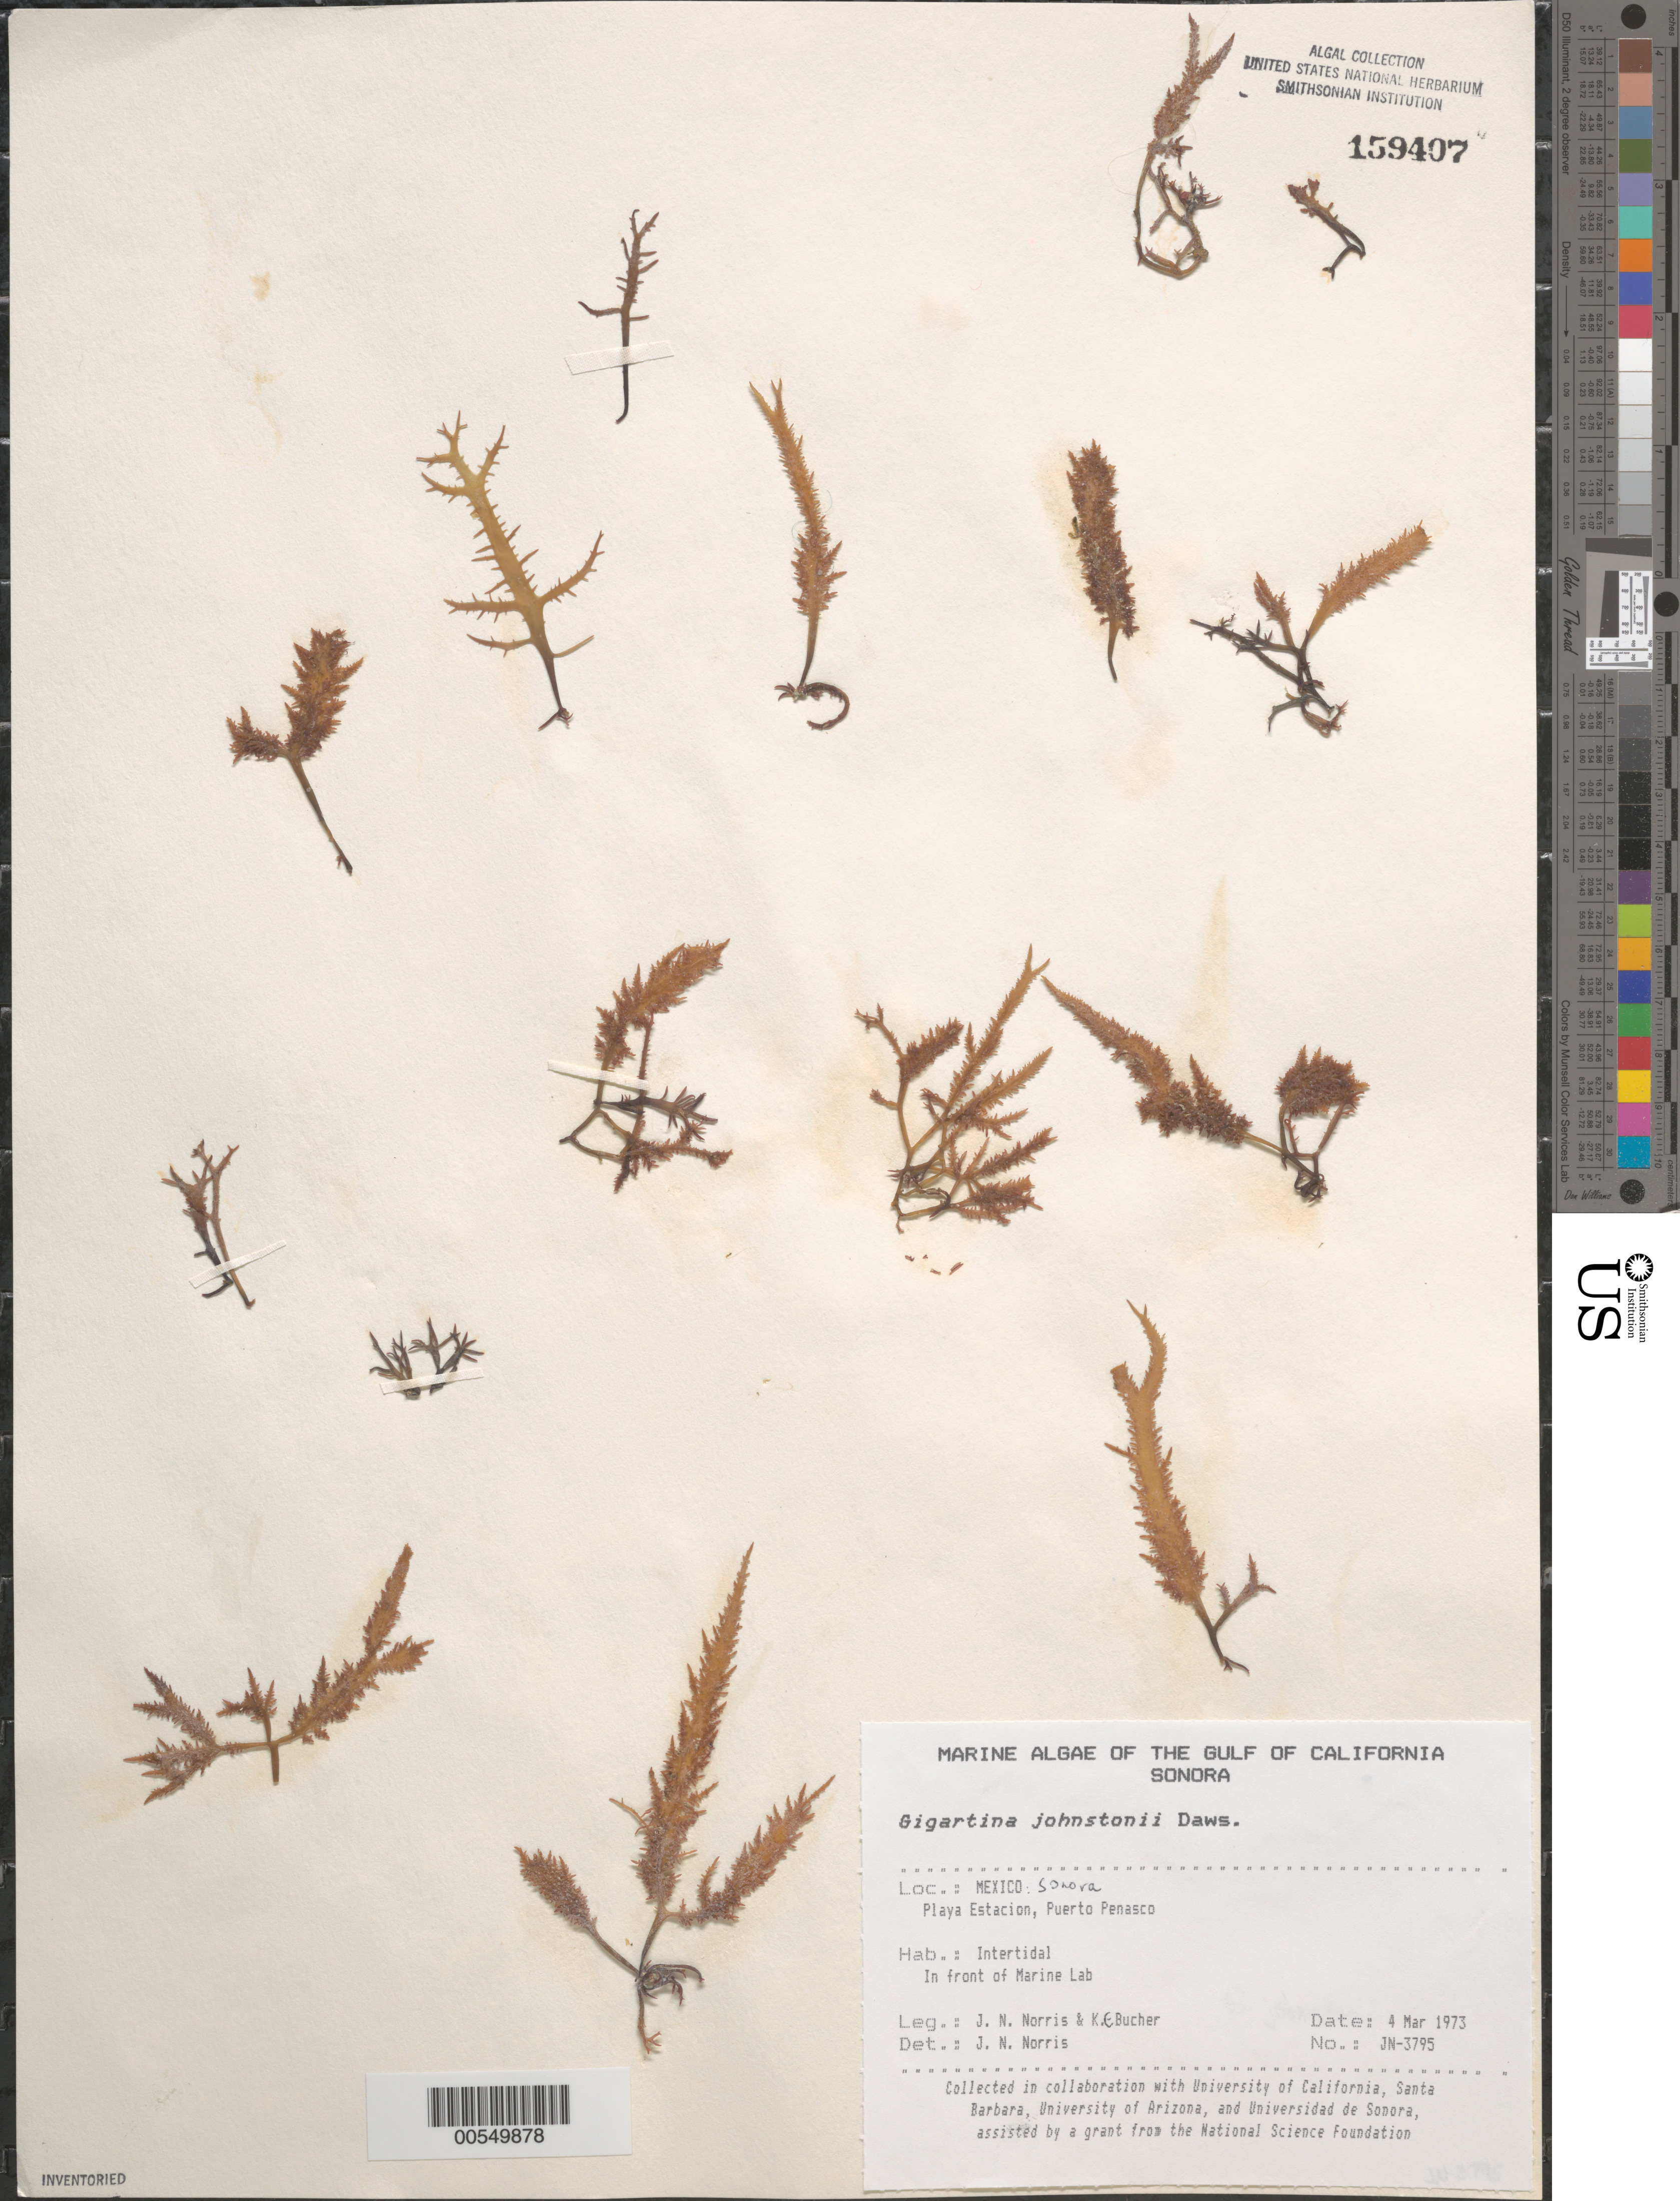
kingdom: Plantae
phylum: Rhodophyta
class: Florideophyceae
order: Gigartinales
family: Gigartinaceae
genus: Chondracanthus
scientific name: Chondracanthus squarrulosus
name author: (Setch. & N.L. Gardner) J.R. Hughey et al.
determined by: Algae name updating Project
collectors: J. N. Norris & K. E. Bucher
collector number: JN-3795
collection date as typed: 04 Mar 1973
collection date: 1973-03-04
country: Mexico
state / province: Sonora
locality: Playa Estacion, Puerto Penasco, marine station shore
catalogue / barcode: US 159407